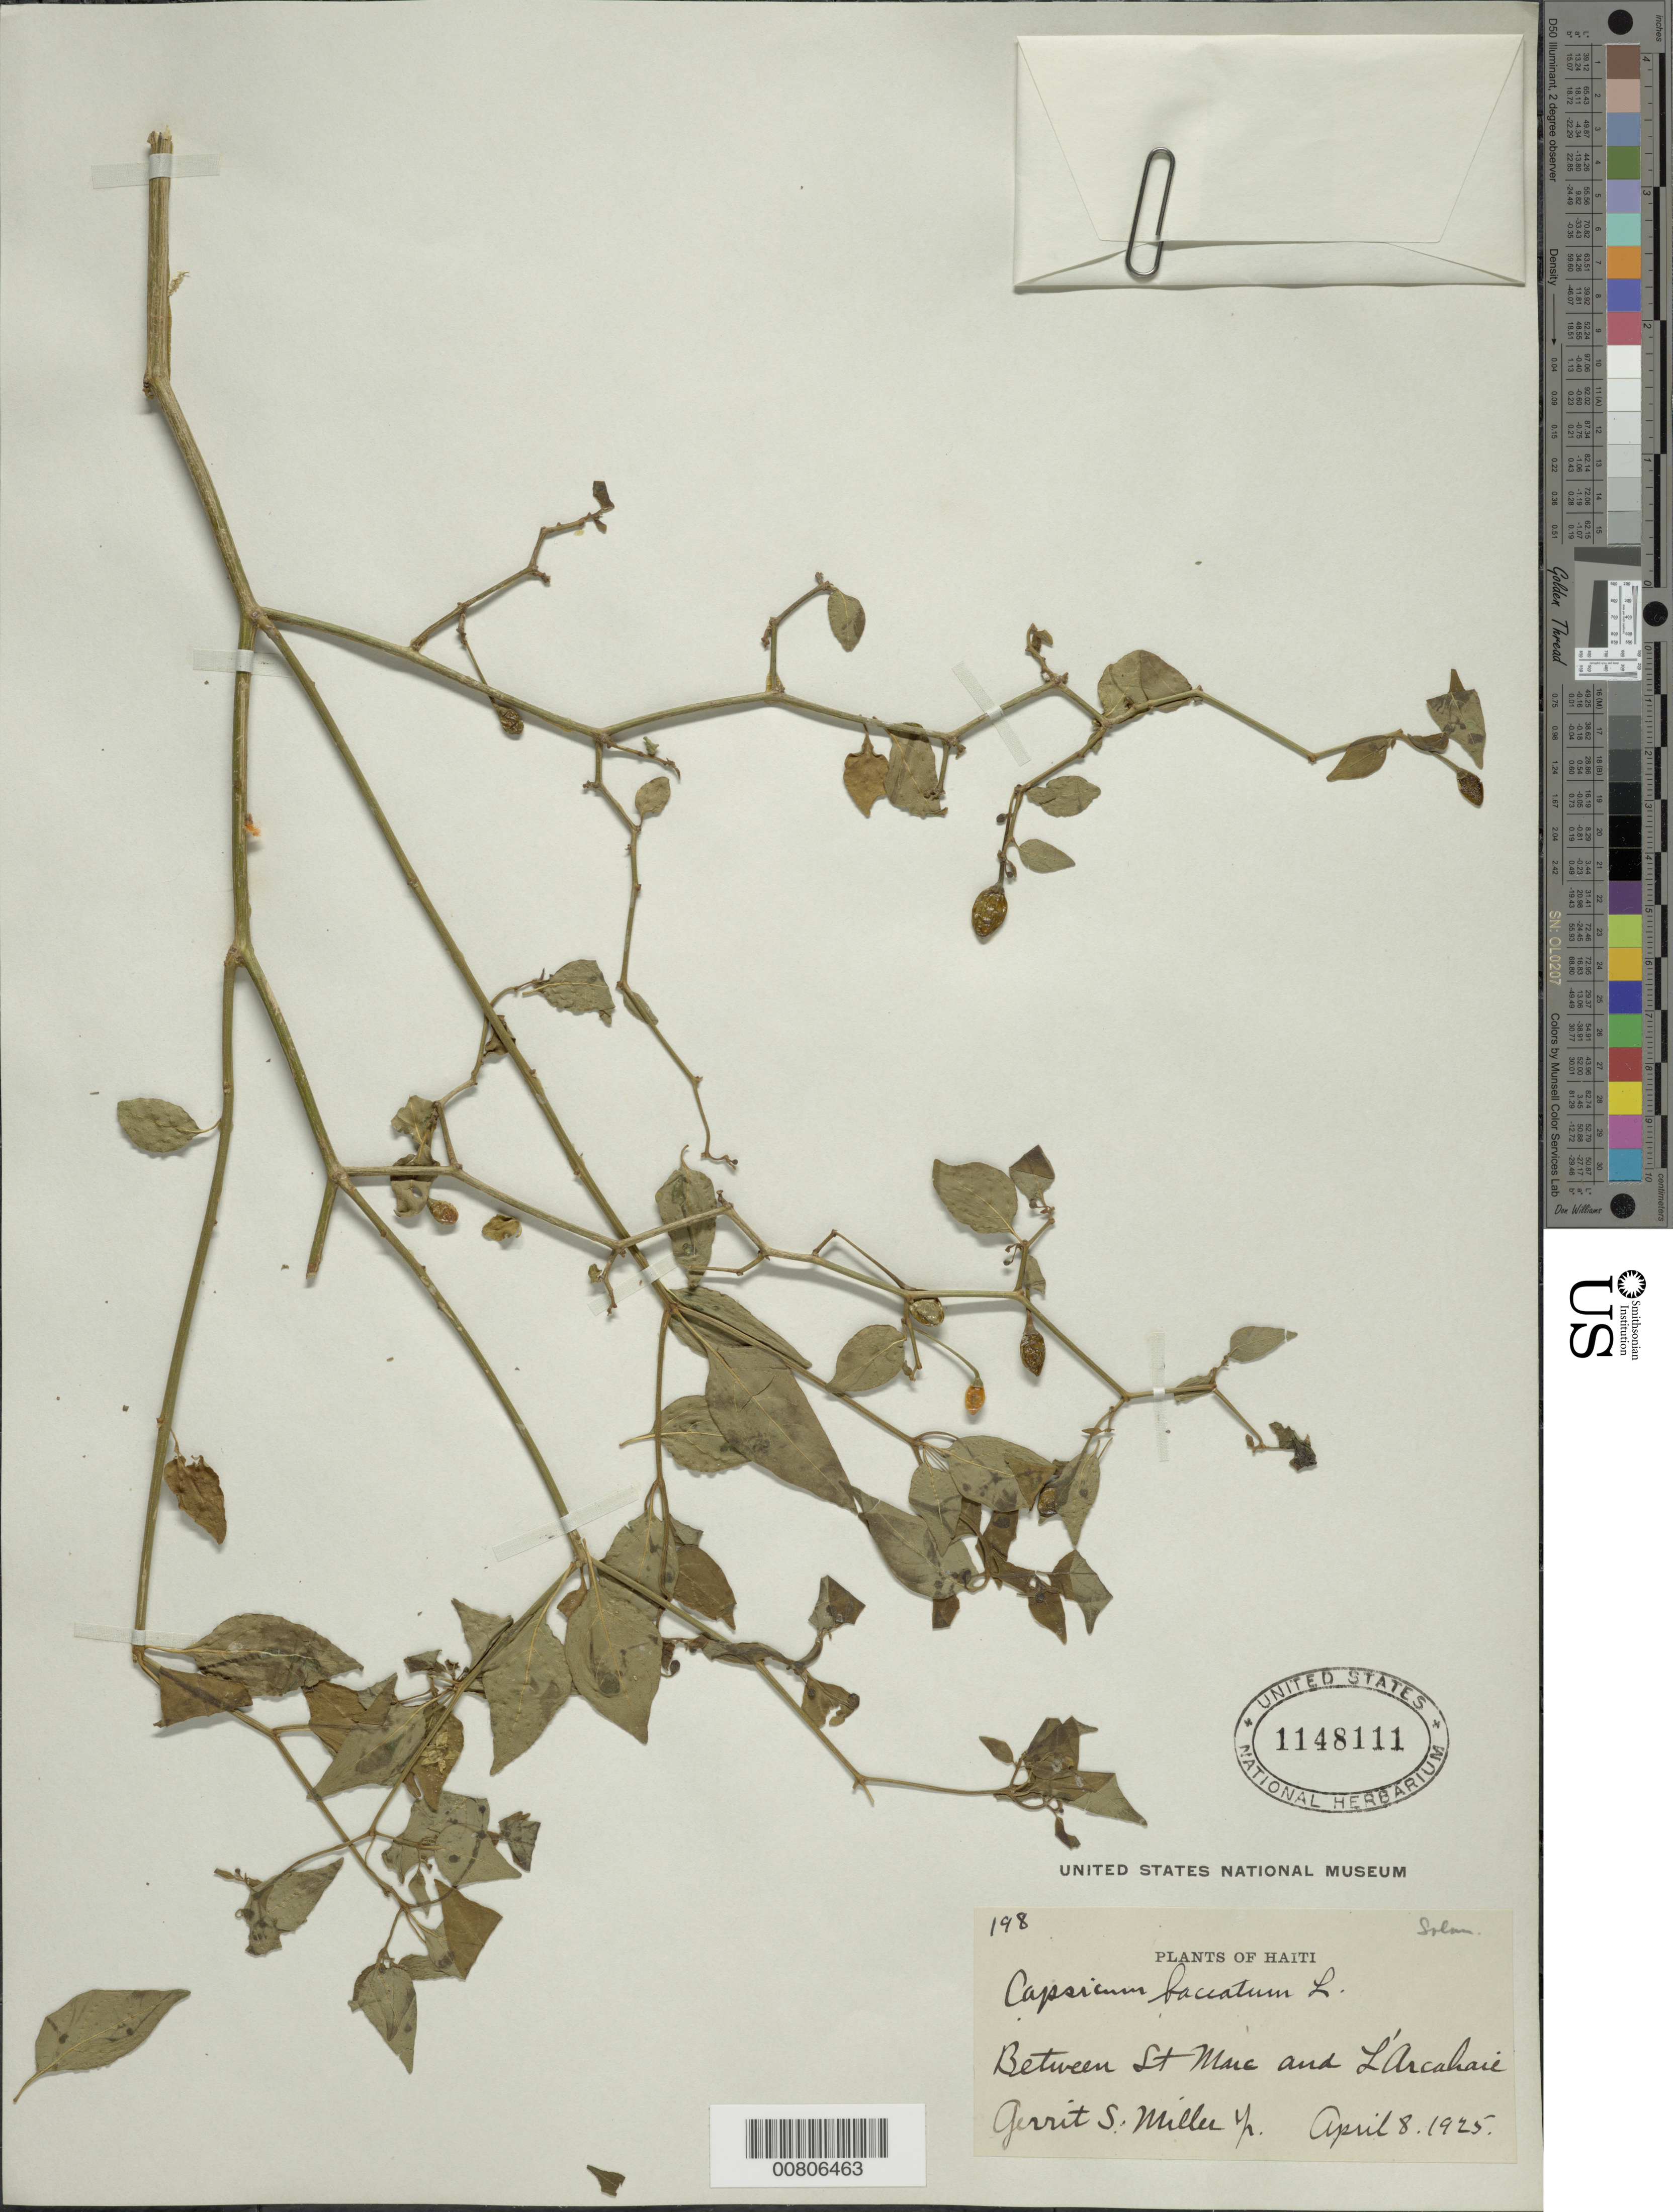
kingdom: Plantae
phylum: Tracheophyta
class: Magnoliopsida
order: Solanales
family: Solanaceae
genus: Capsicum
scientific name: Capsicum frutescens var. baccatum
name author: (L.) Irish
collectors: G. S. Miller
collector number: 198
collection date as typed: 08 Apr 1925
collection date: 1925-04-08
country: Haiti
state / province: Artibonite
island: Hispaniola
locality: Between St. Marc and l'Arcahaie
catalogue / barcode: US 1148111